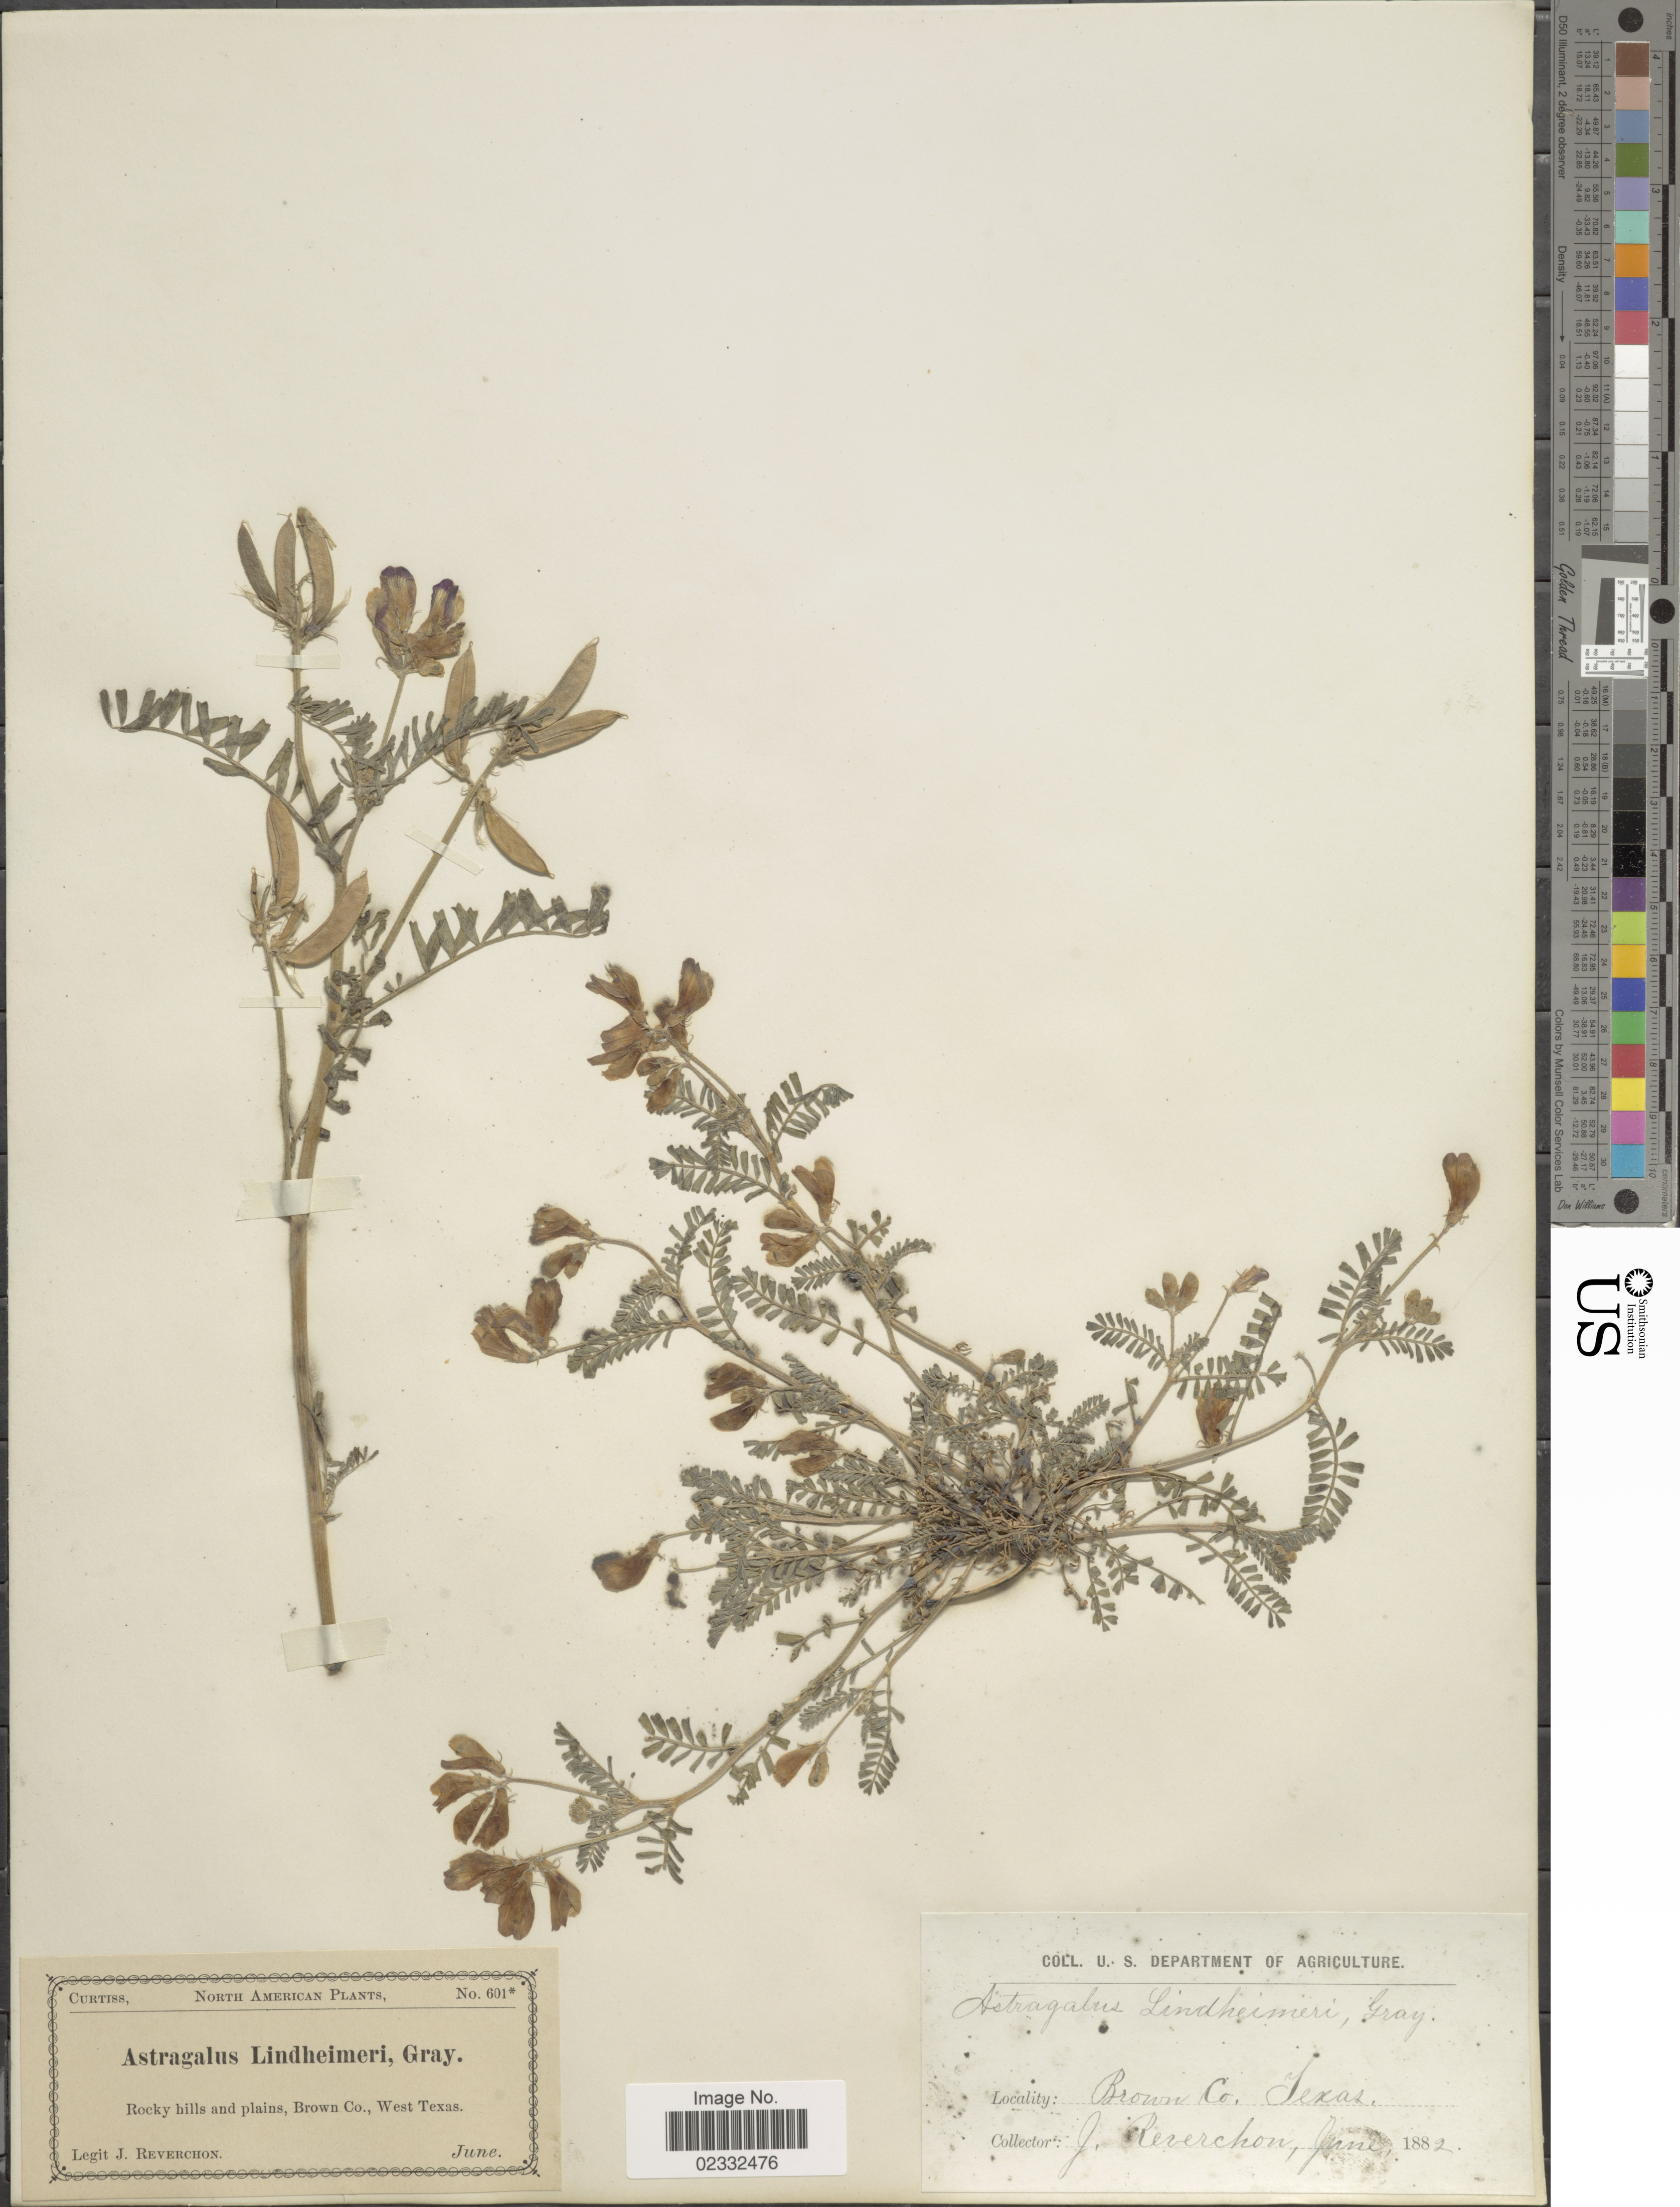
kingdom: Plantae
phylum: Tracheophyta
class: Magnoliopsida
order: Fabales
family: Fabaceae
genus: Astragalus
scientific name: Astragalus lindheimeri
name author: Engelm. ex A. Gray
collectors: J. Reverchon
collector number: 601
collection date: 1882-06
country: United States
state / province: Texas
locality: Brown Co., West Texas